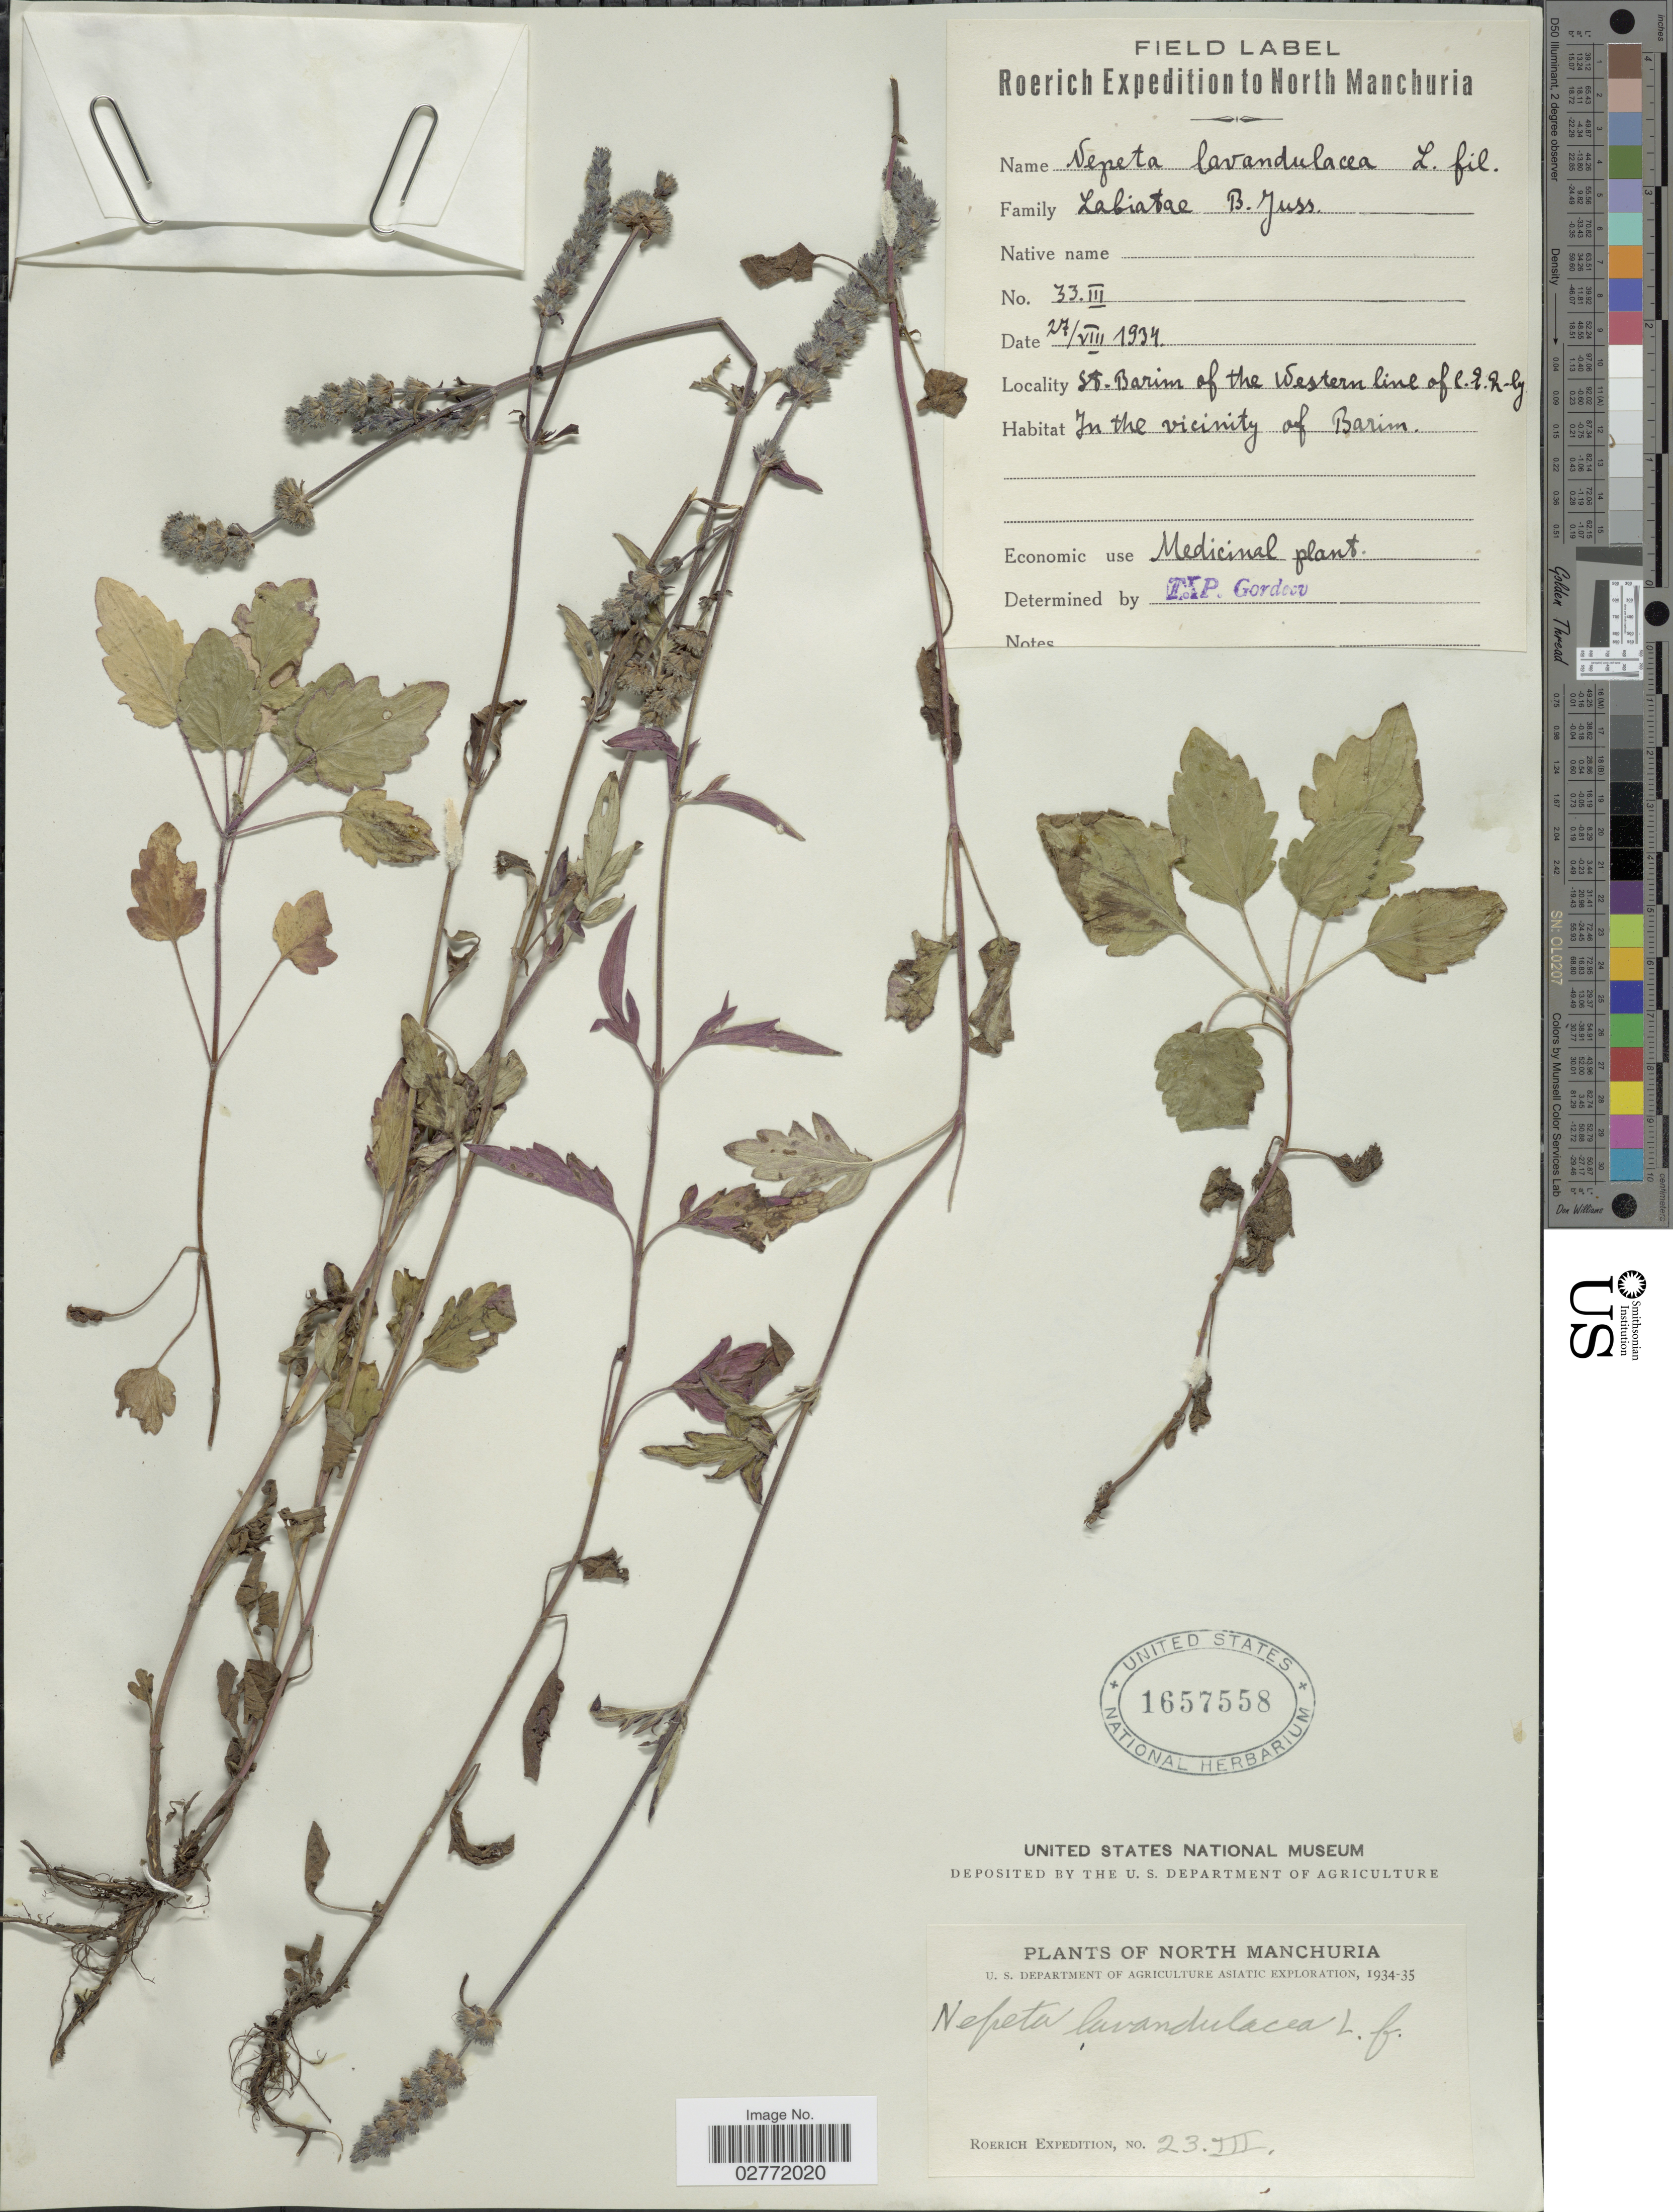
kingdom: Plantae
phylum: Tracheophyta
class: Magnoliopsida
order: Lamiales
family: Lamiaceae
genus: Nepeta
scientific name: Nepeta lavandulacea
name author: L. f.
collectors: Roerich Expedition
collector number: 33III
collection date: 1934-08-27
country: China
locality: North Manchuria, St. Barim of the Western line of C.I.R.ly (Chinese Eastern Railway). In the vicinity of Barim.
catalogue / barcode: US 1657558